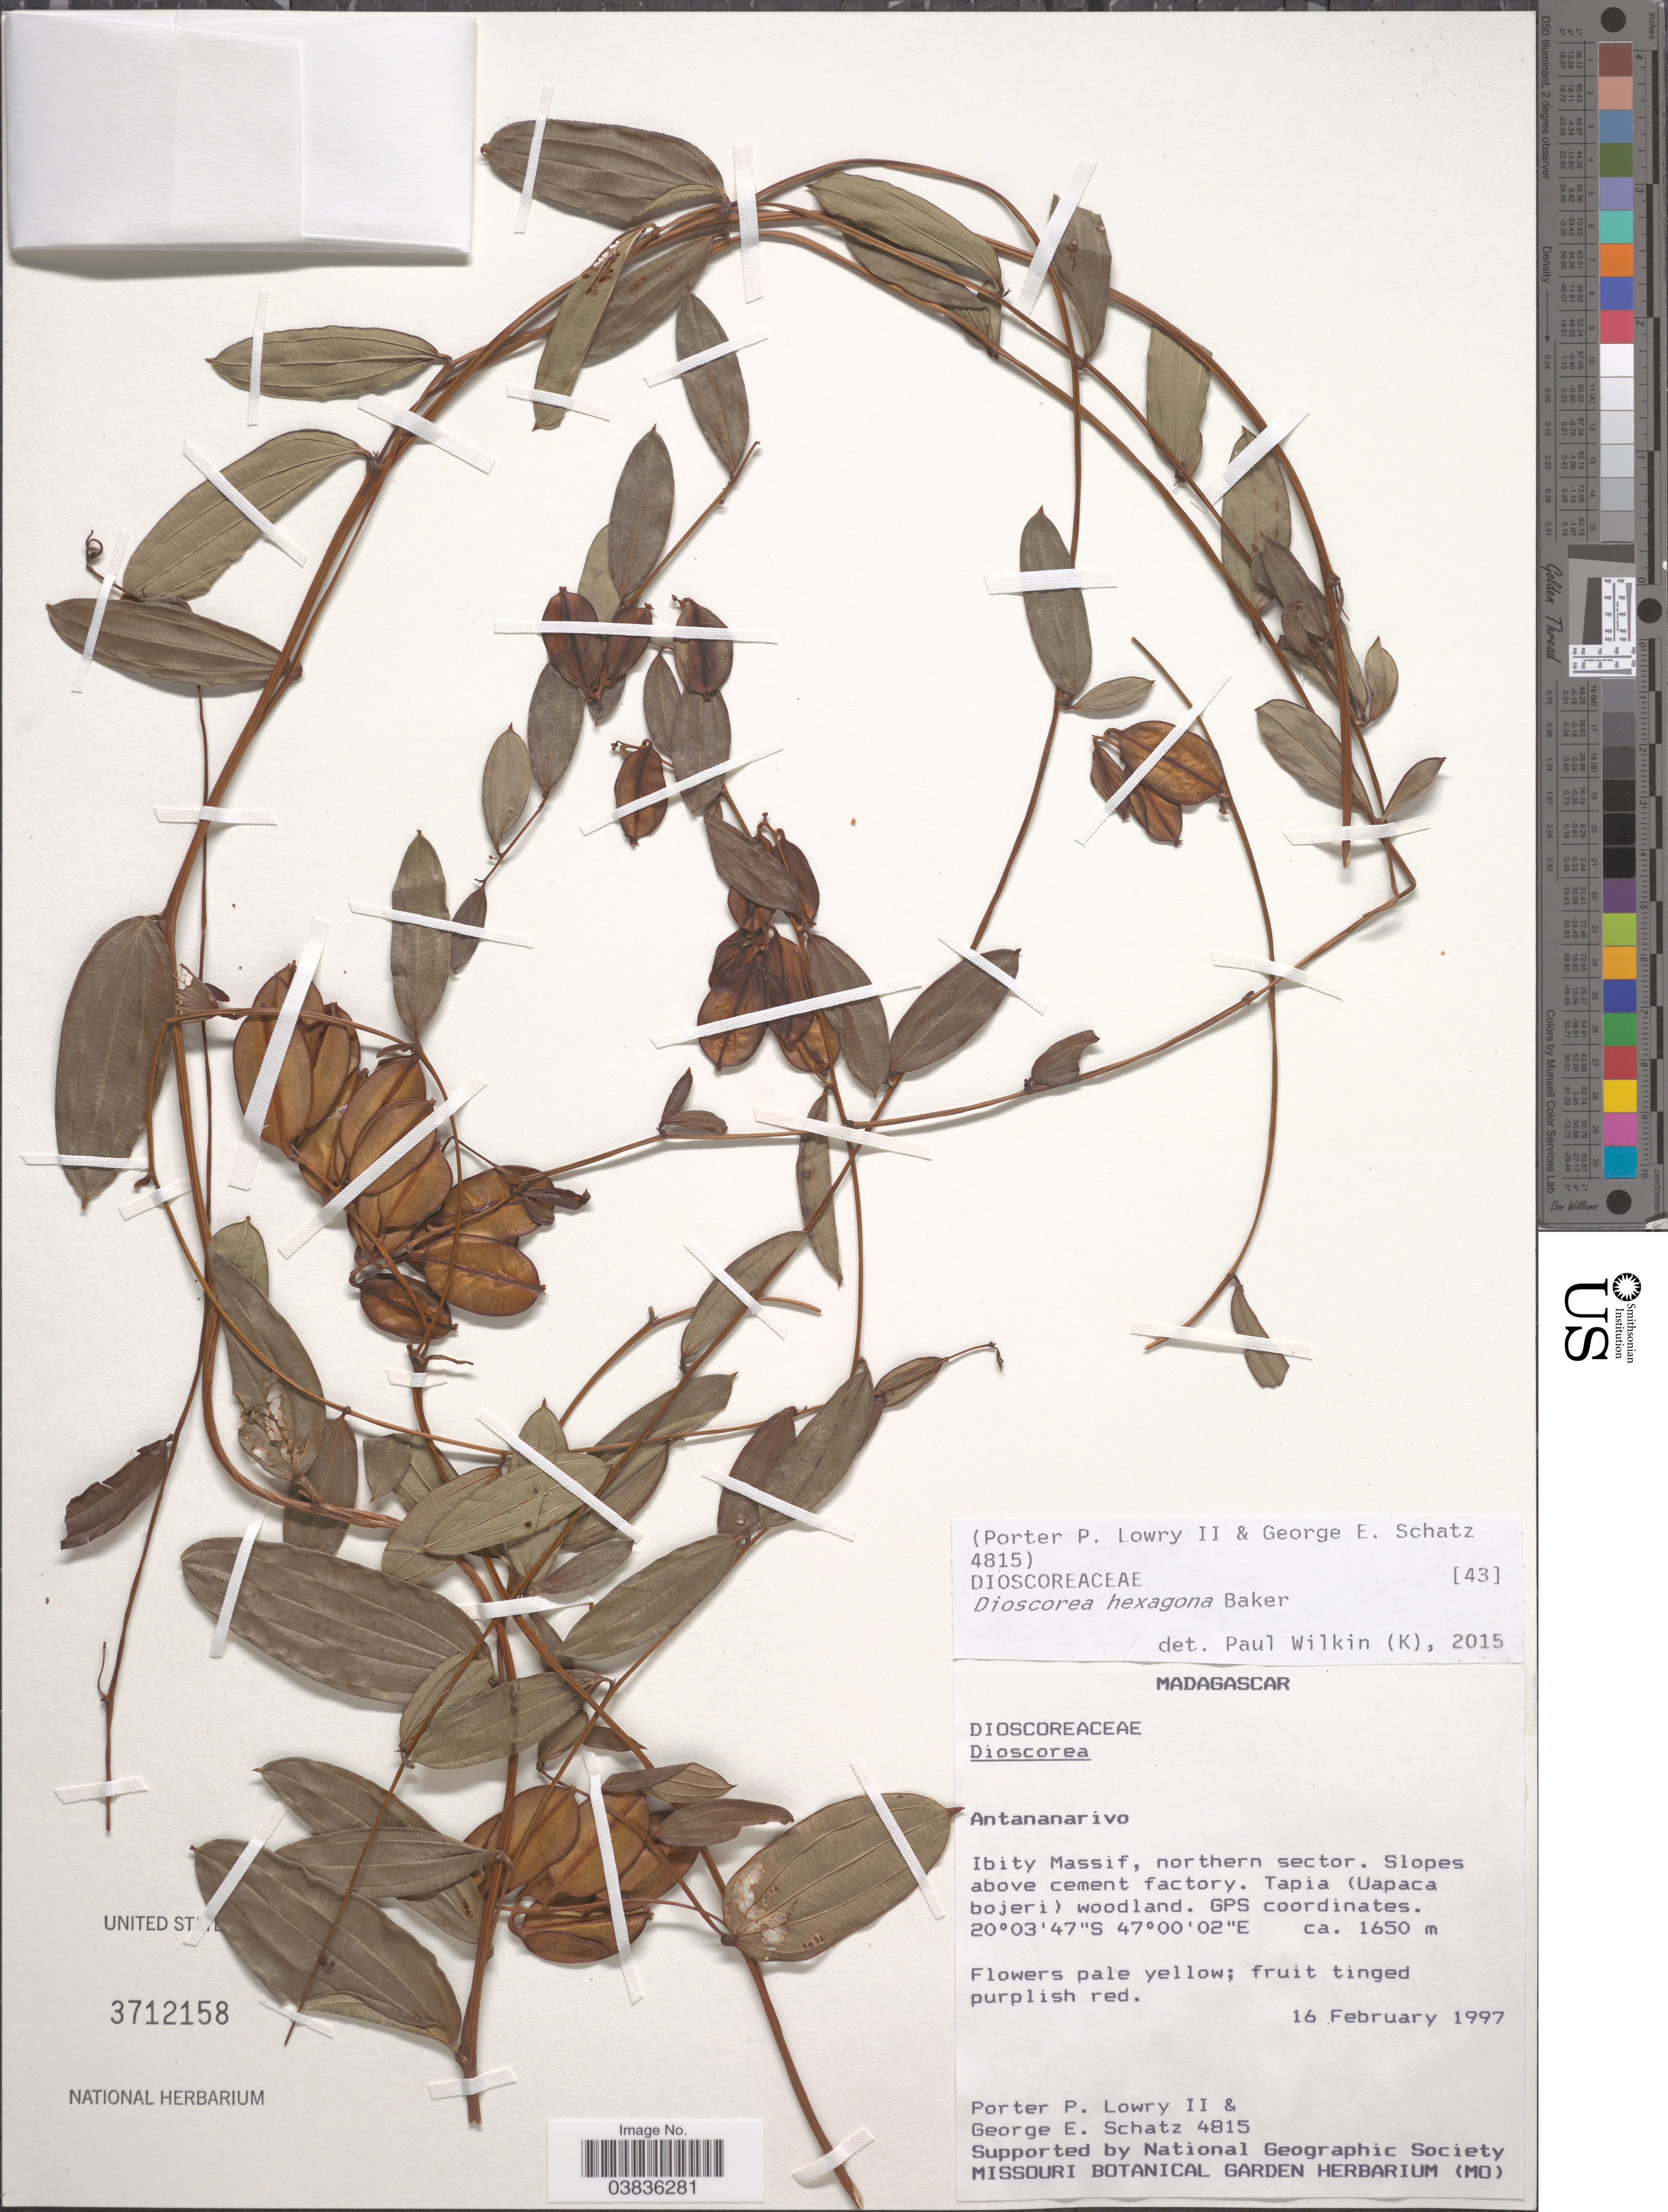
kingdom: Plantae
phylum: Tracheophyta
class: Liliopsida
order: Dioscoreales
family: Dioscoreaceae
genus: Dioscorea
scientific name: Dioscorea hexagona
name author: Baker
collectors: P. P. Lowry & G. Schatz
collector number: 4815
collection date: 1997-02-16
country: Madagascar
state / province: Vakinankaratra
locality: Ibity Massif, northern sector. Slopes above cement factory. Tapia (Uapaca bojeri) woodland.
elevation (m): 1650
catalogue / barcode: US 3712158